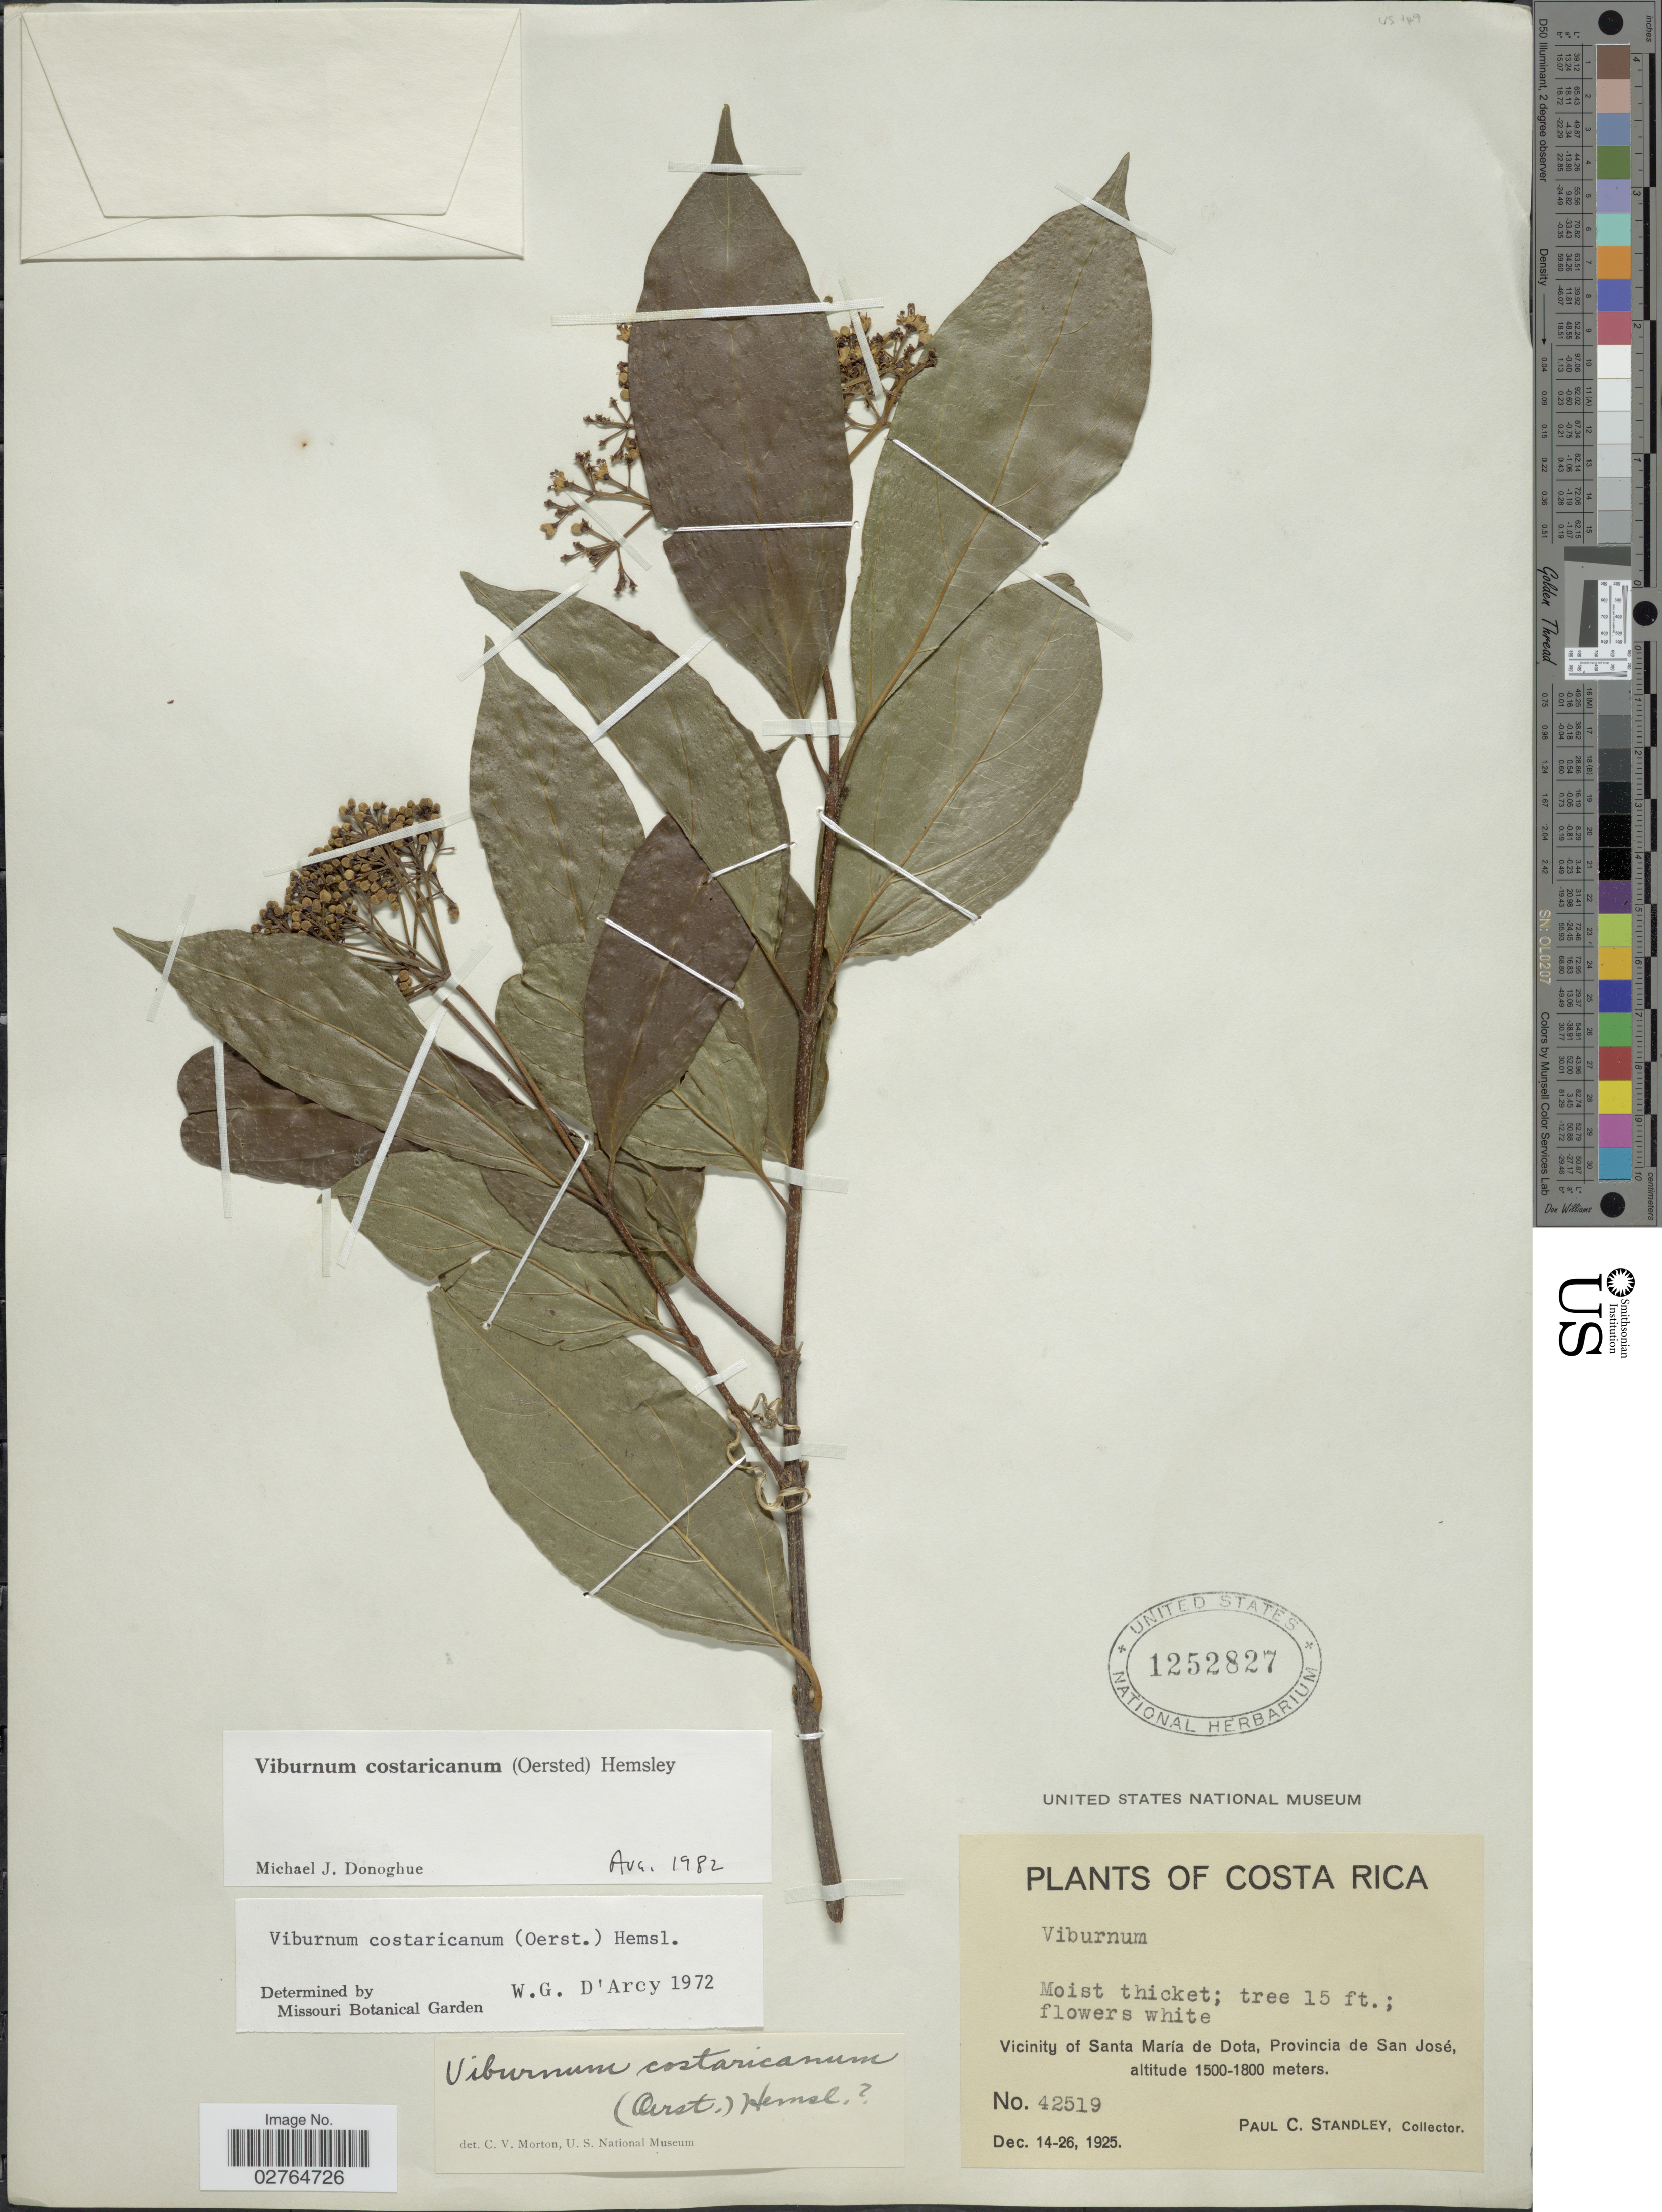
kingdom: Plantae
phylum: Tracheophyta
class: Magnoliopsida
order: Dipsacales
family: Viburnaceae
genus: Viburnum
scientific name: Viburnum costaricanum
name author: (Oerst.) Hemsl.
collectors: P. C. Standley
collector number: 42519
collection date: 1925-12-14/1925-12-26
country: Costa Rica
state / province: San José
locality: Vicinity of Santa María de Dota.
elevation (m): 1500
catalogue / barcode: US 1252827